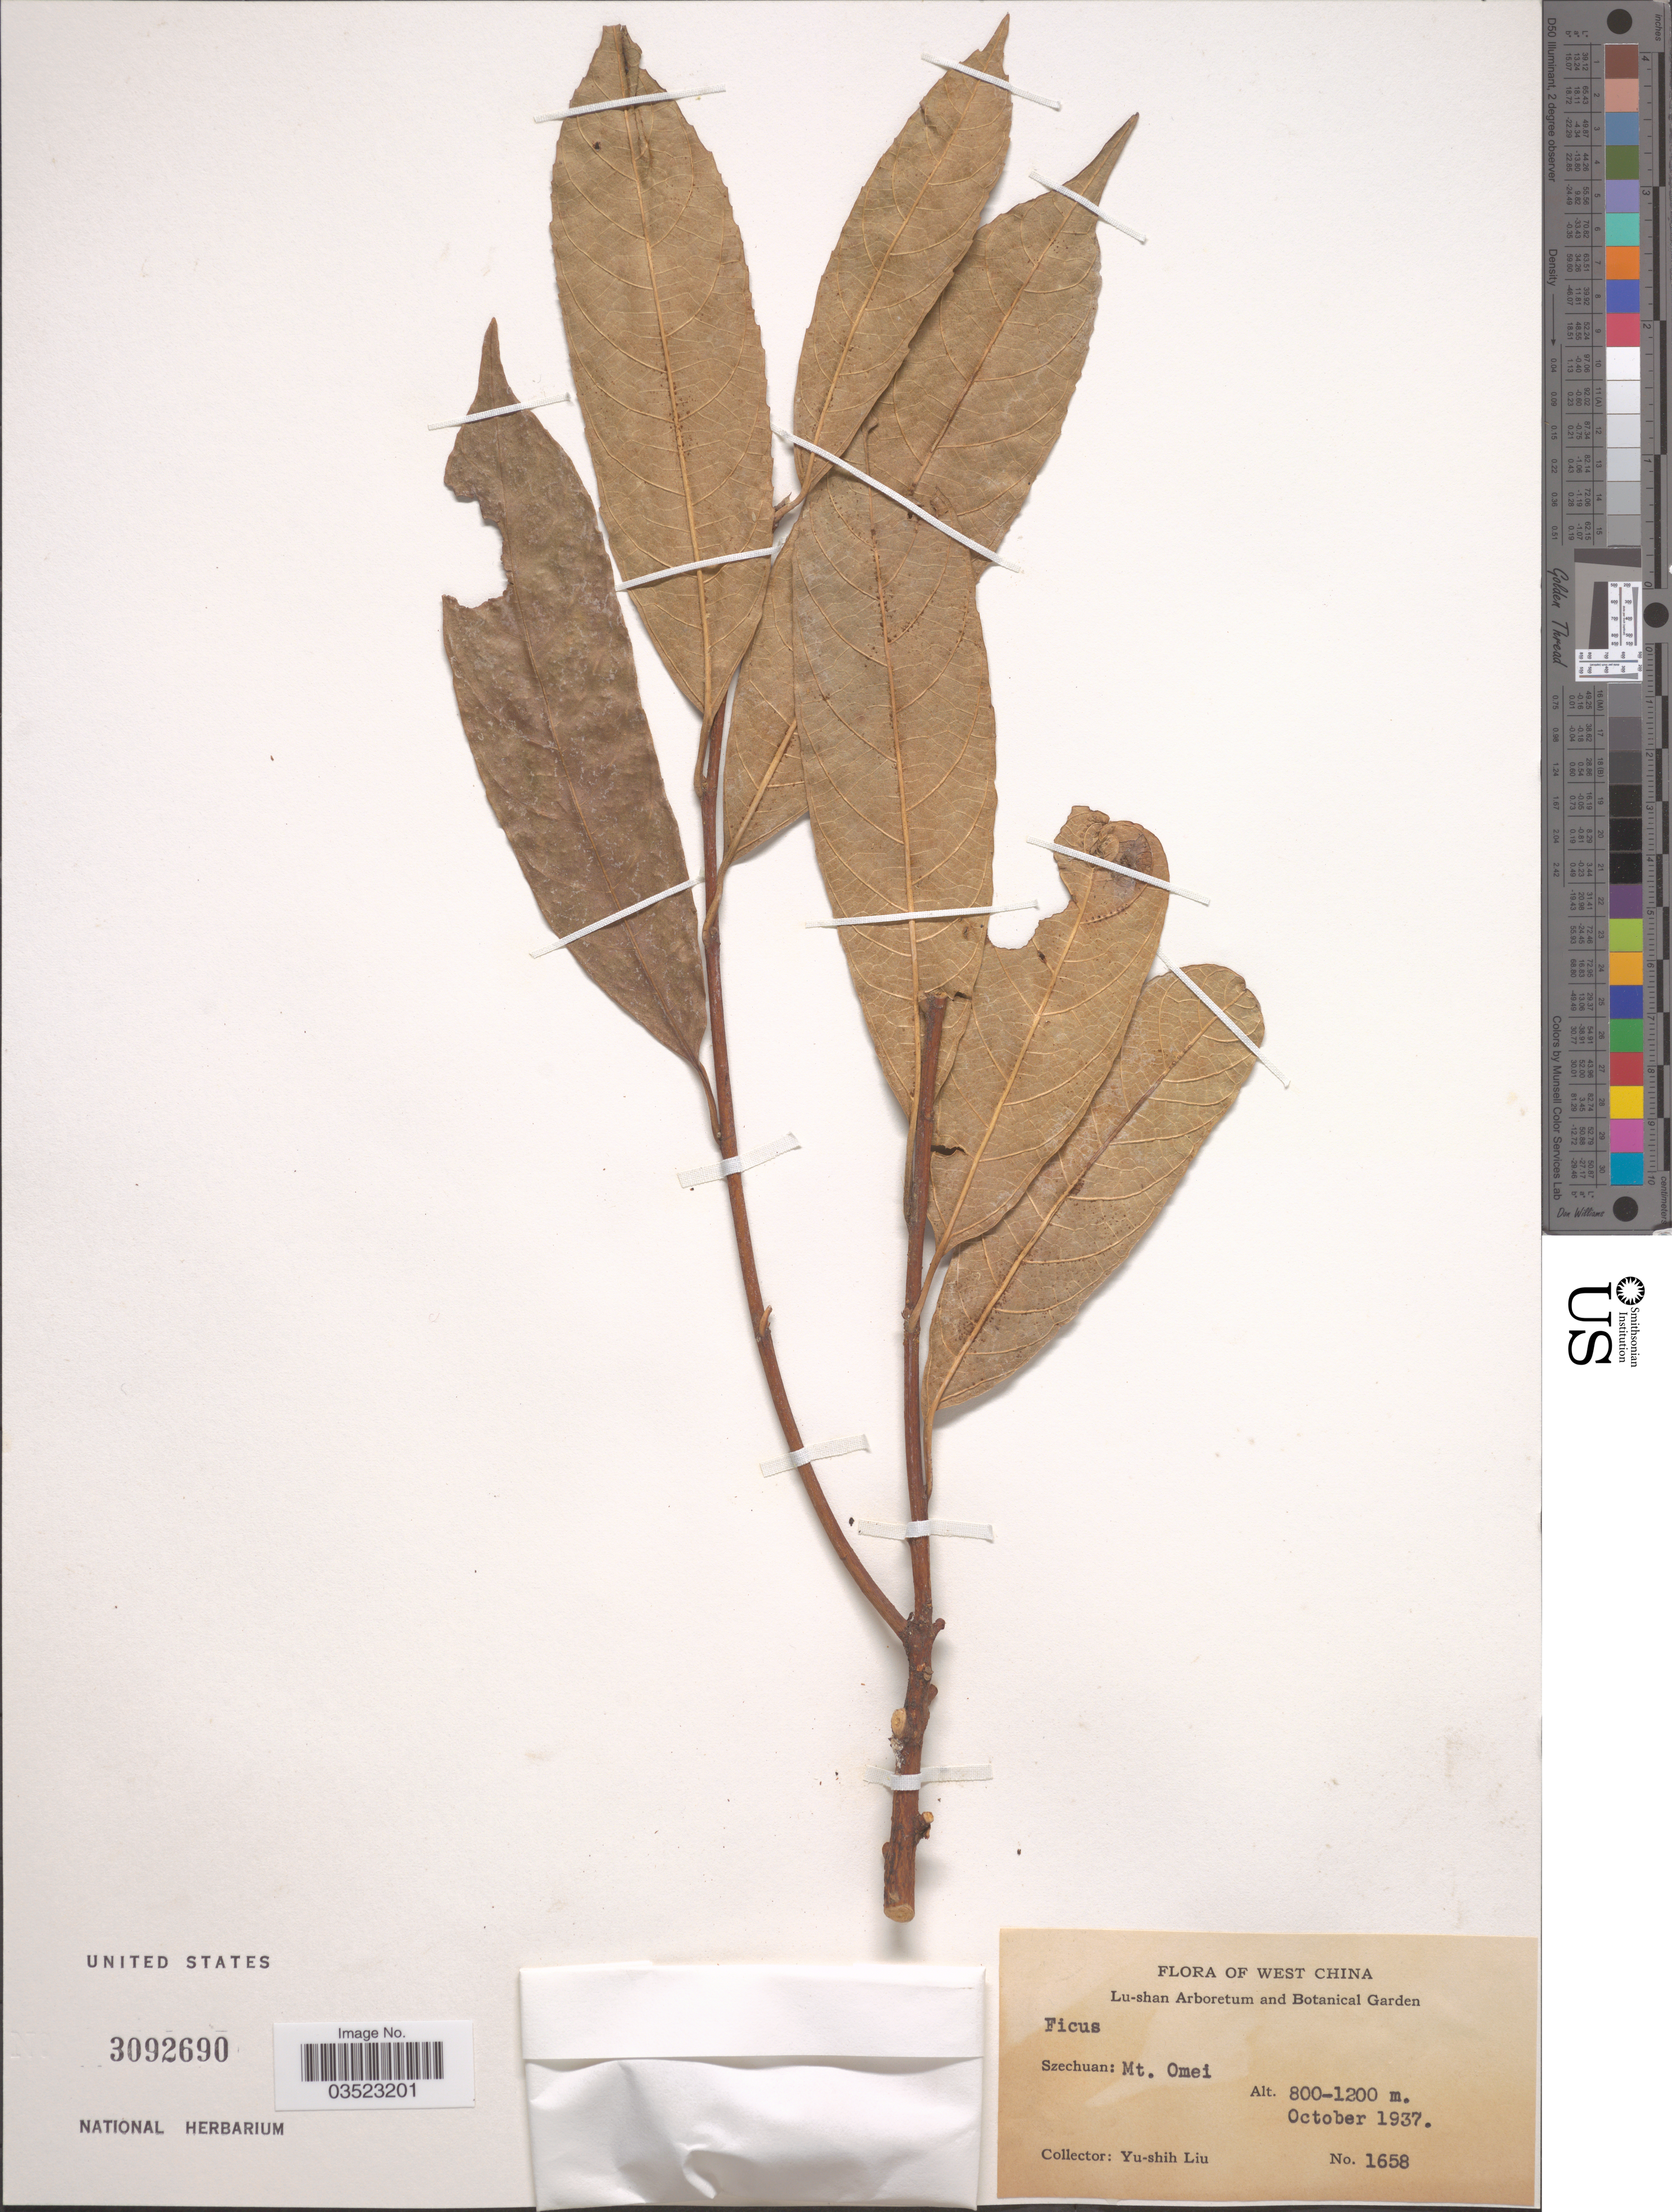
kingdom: Plantae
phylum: Tracheophyta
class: Magnoliopsida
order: Rosales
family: Moraceae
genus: Ficus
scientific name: Ficus sp.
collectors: Y.-S. Liu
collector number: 1658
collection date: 1937-10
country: China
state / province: Sichuan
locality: West China. Szechuan: Mt. Omei.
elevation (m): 800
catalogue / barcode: US 3092690